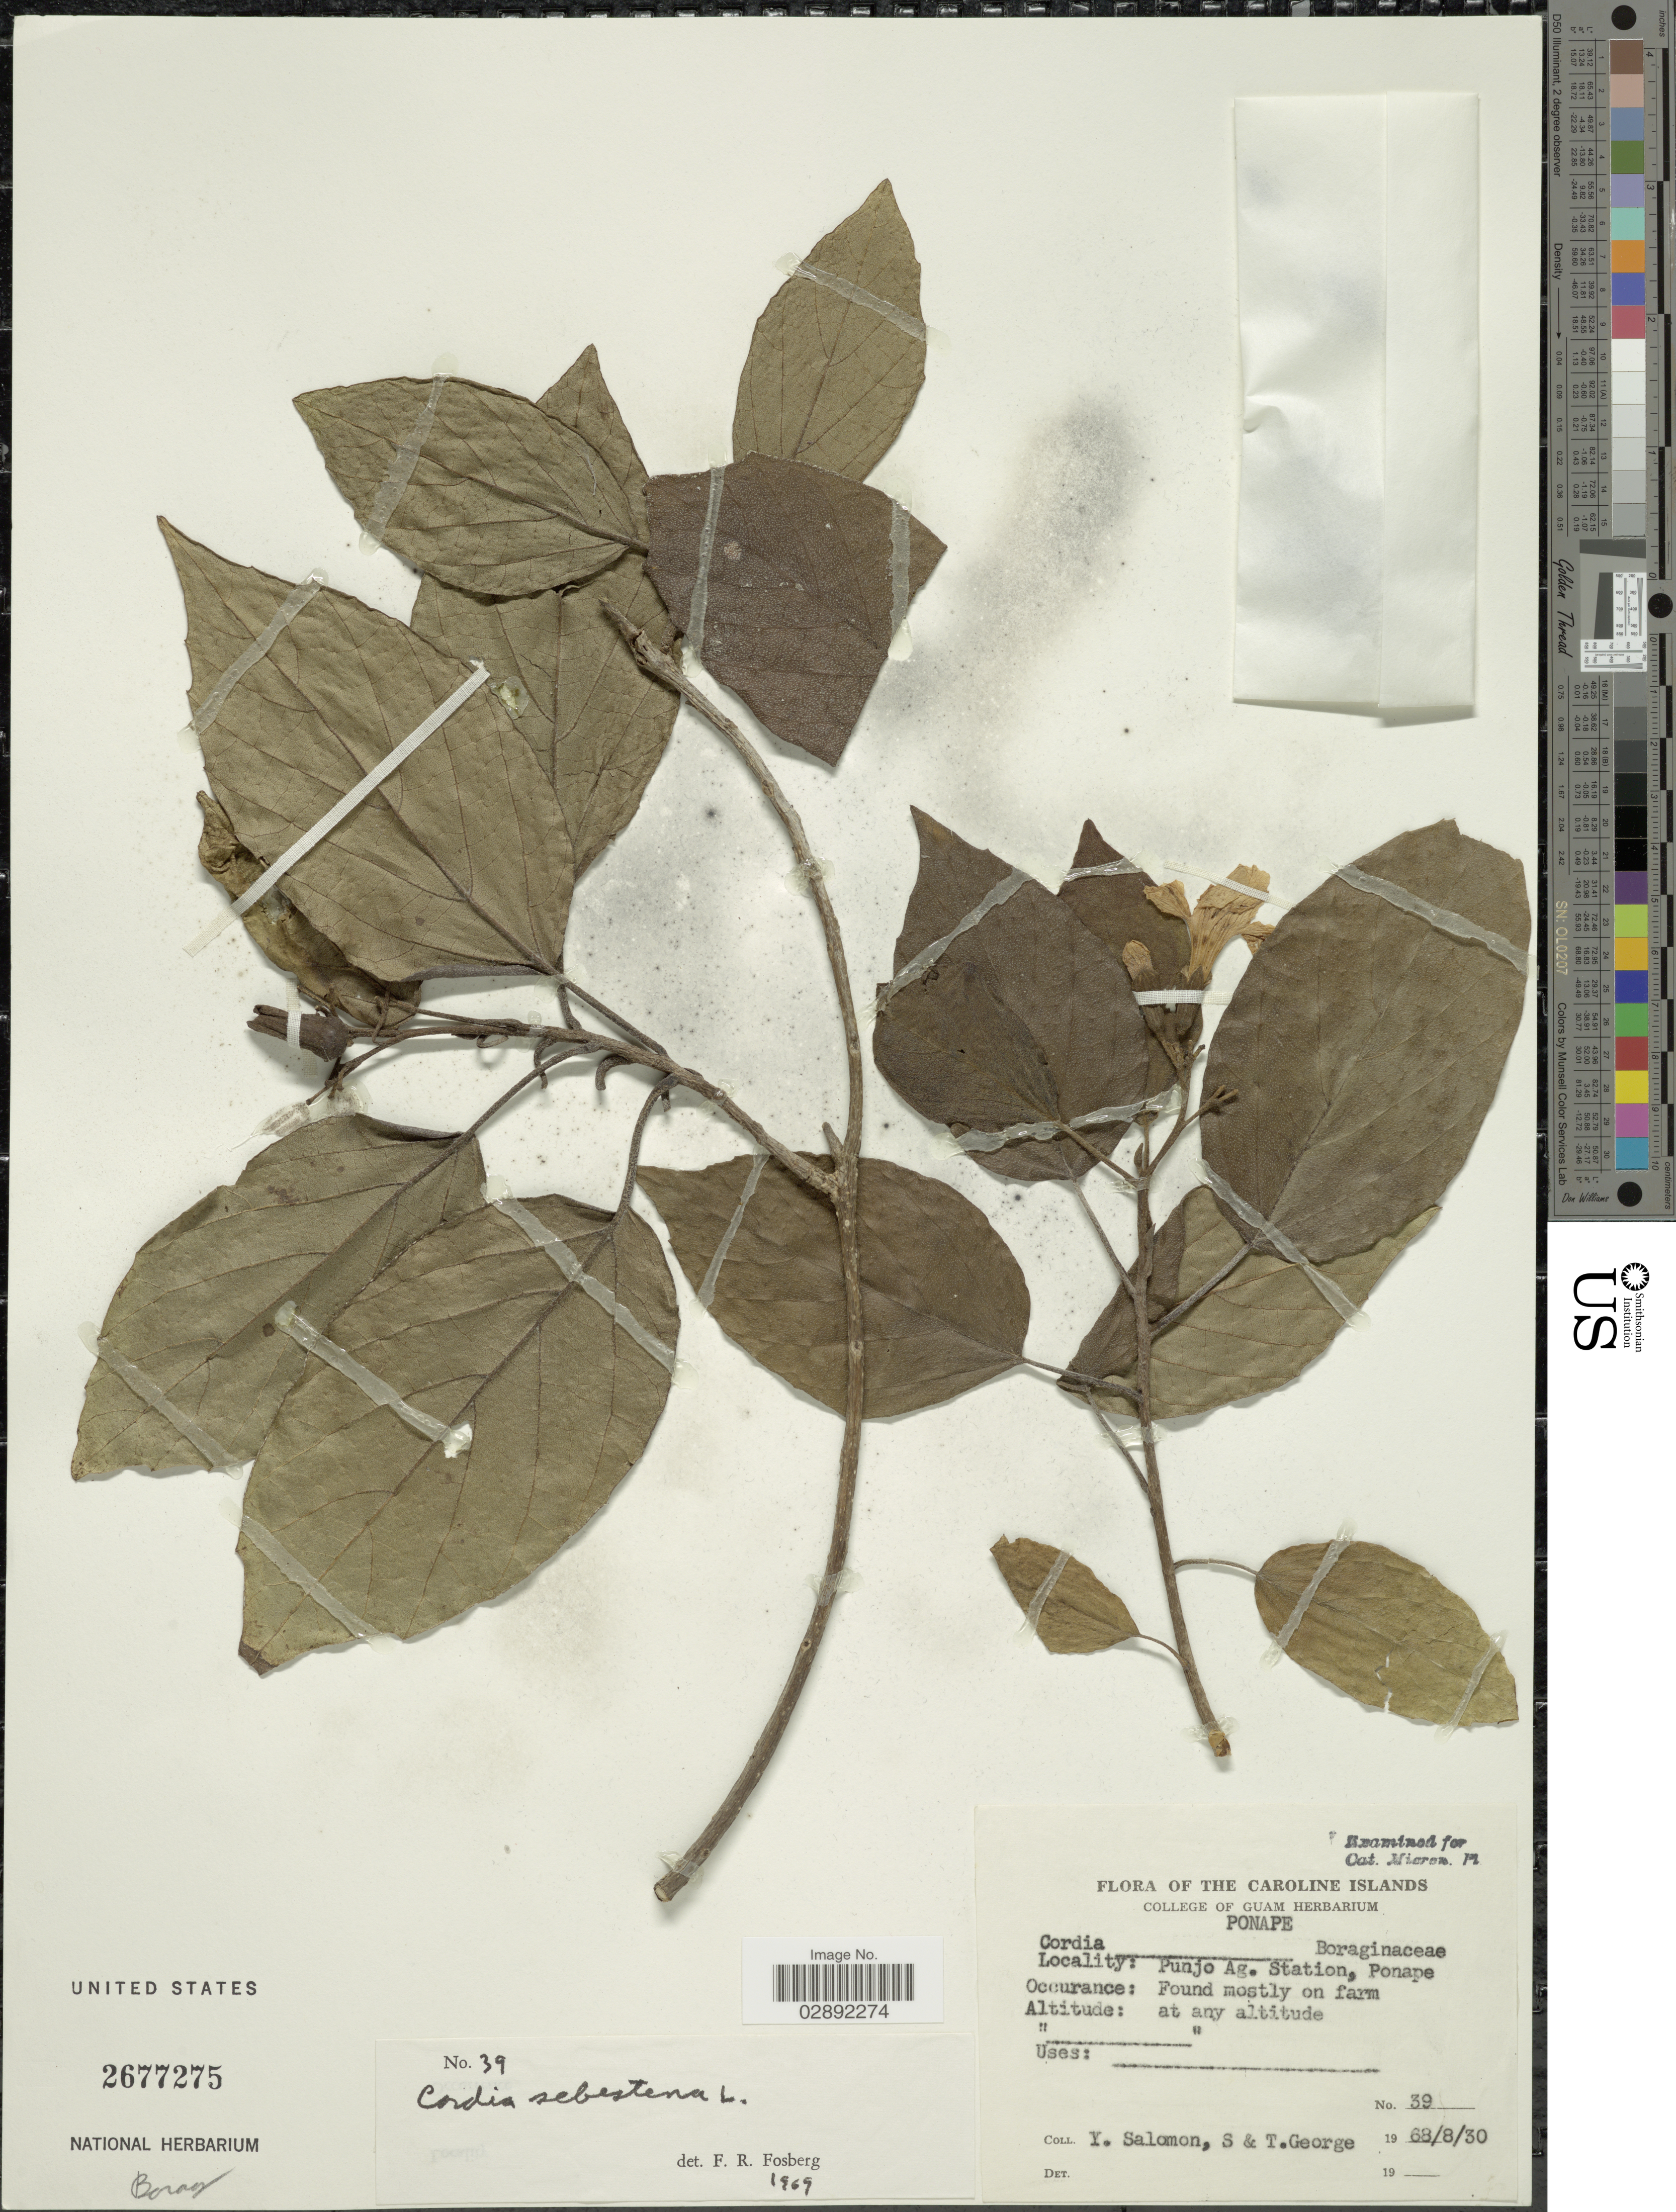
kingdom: Plantae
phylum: Tracheophyta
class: Magnoliopsida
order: Boraginales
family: Cordiaceae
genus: Cordia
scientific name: Cordia sebestena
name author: L.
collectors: Y. Salomon, S. George & T. George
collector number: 39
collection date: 1968-08-30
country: Micronesia, Federated States of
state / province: Pohnpei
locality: Caroline Islands. Ponape. Punjo Ag. Station.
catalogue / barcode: US 2677275